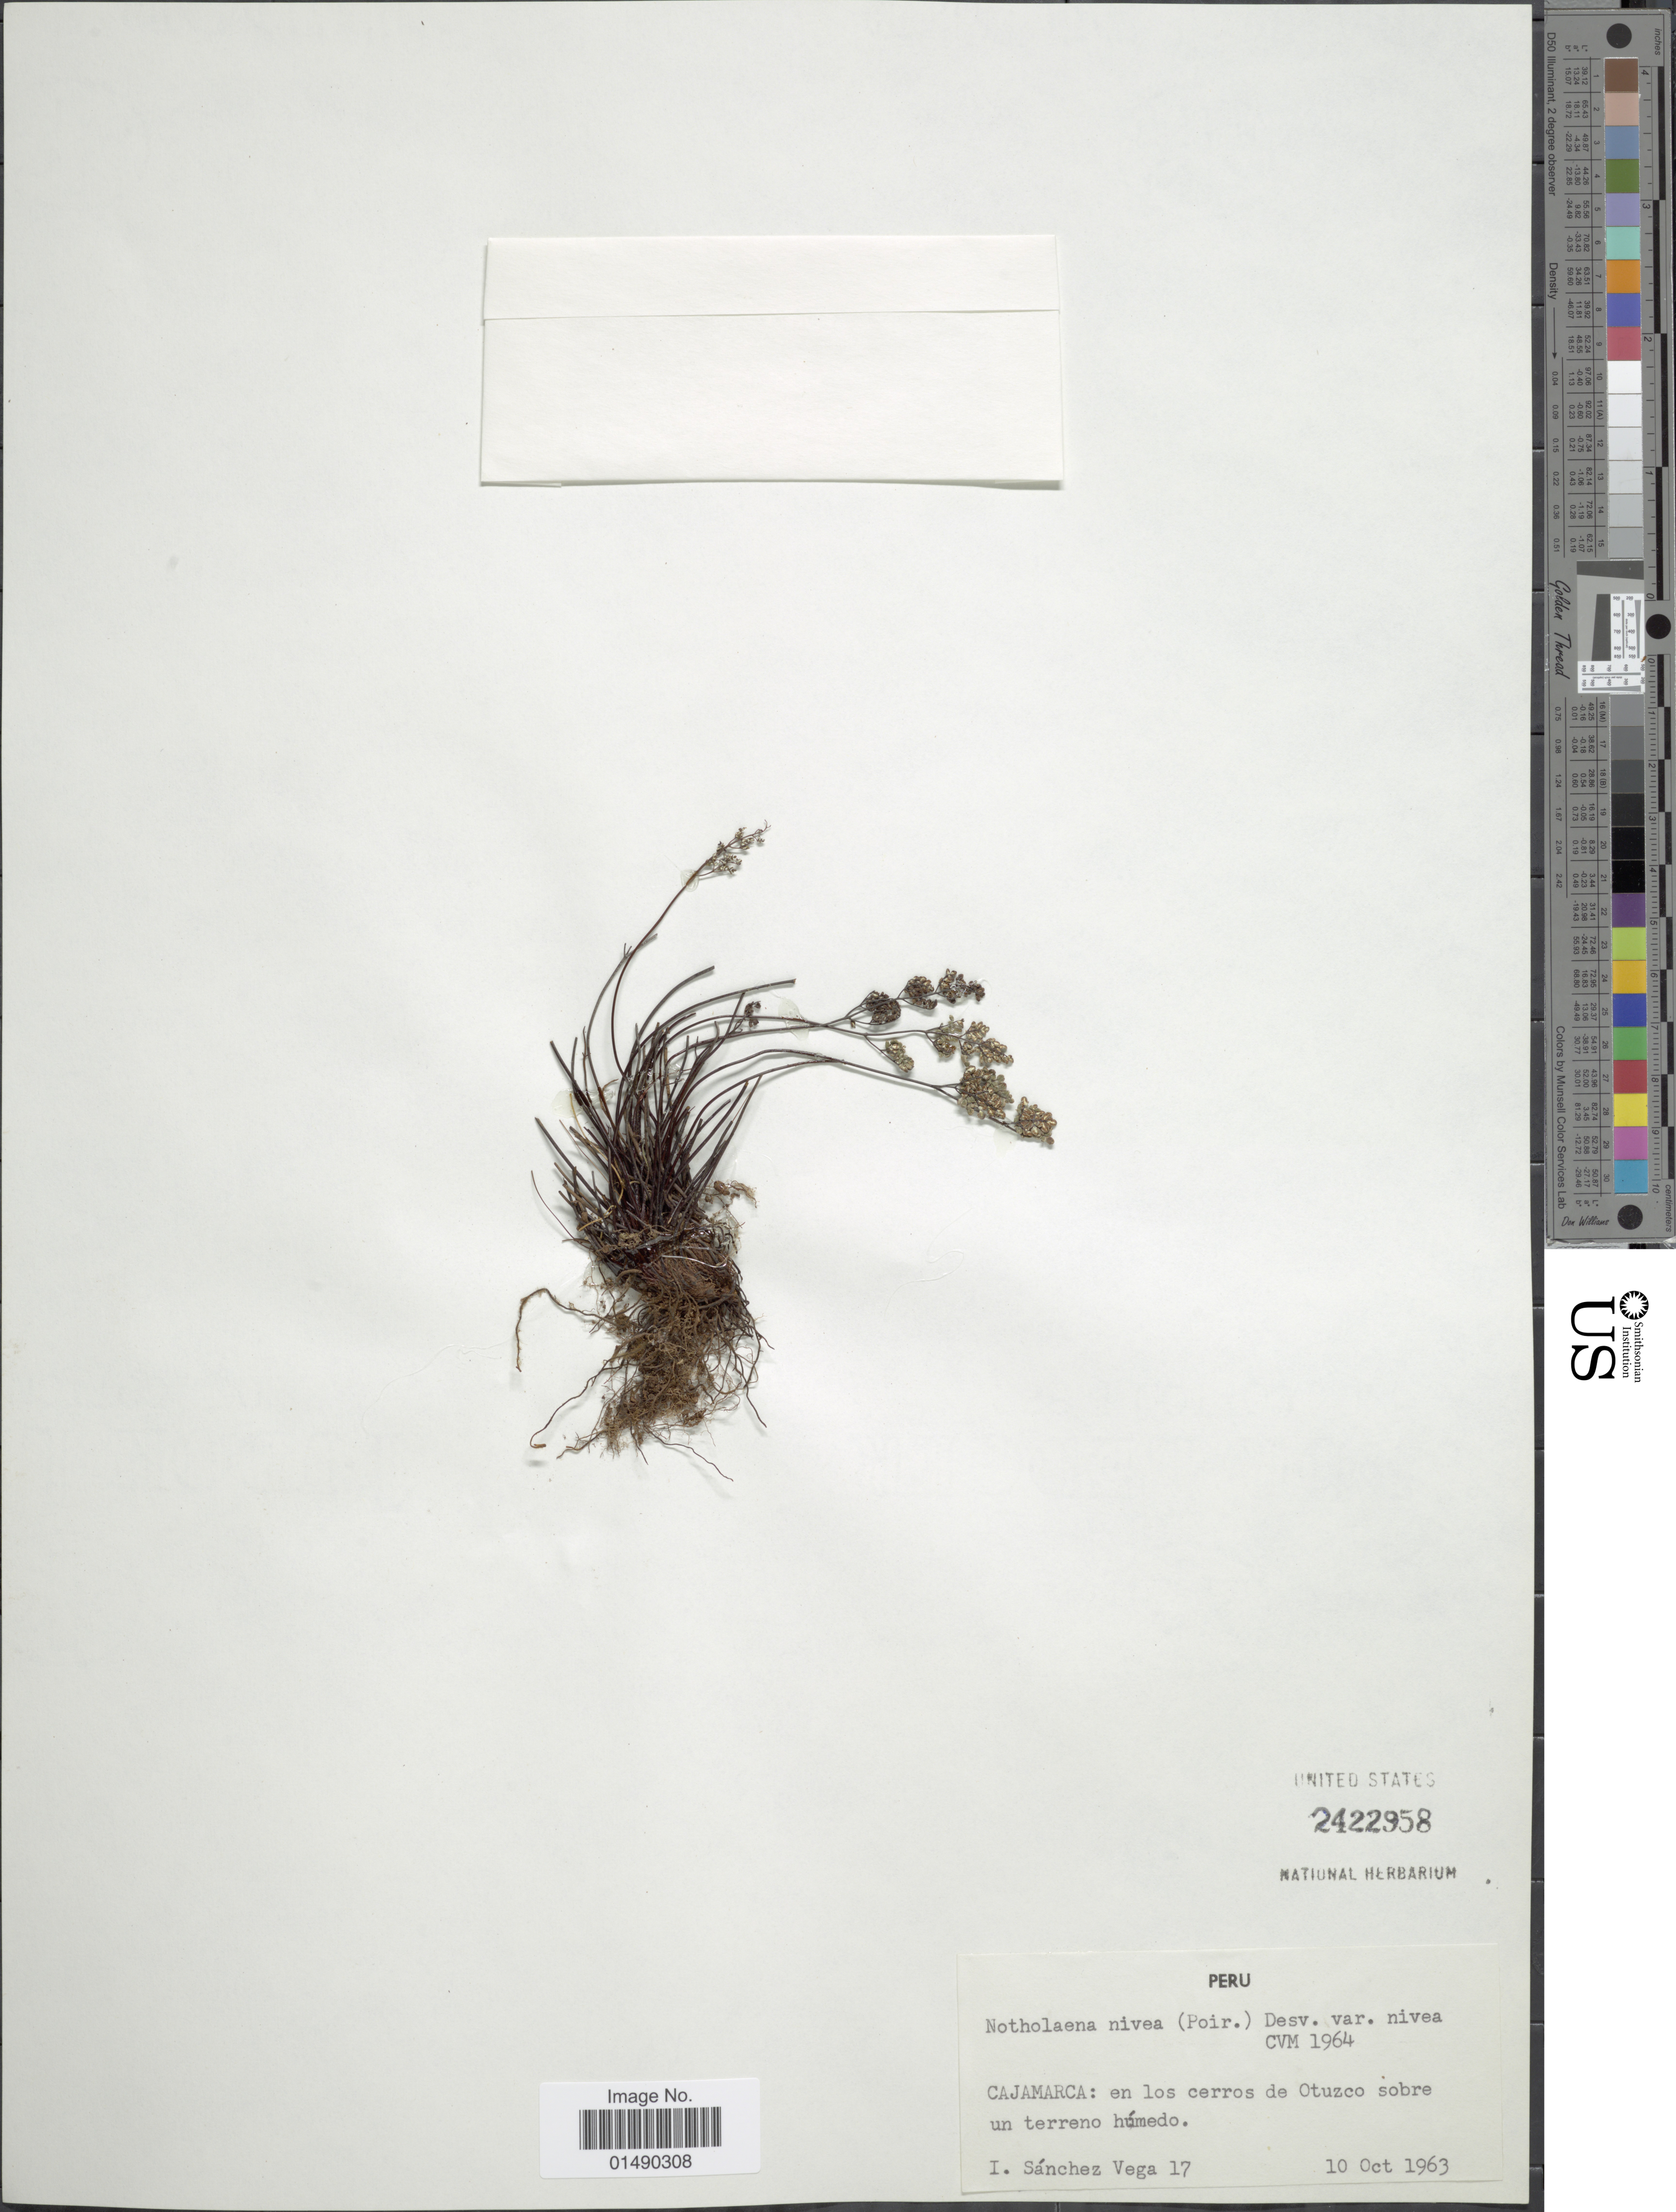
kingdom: Plantae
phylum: Tracheophyta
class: Polypodiopsida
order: Polypodiales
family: Pteridaceae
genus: Argyrochosma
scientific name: Argyrochosma nivea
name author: (Poir.) Windham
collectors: I. Sánchez-Vega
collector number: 17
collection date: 1963-10-10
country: Peru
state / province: Cajamarca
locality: Peru, Cajamarca: en los cerros de Otuzco sobre un terreno humedo.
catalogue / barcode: US 2422958